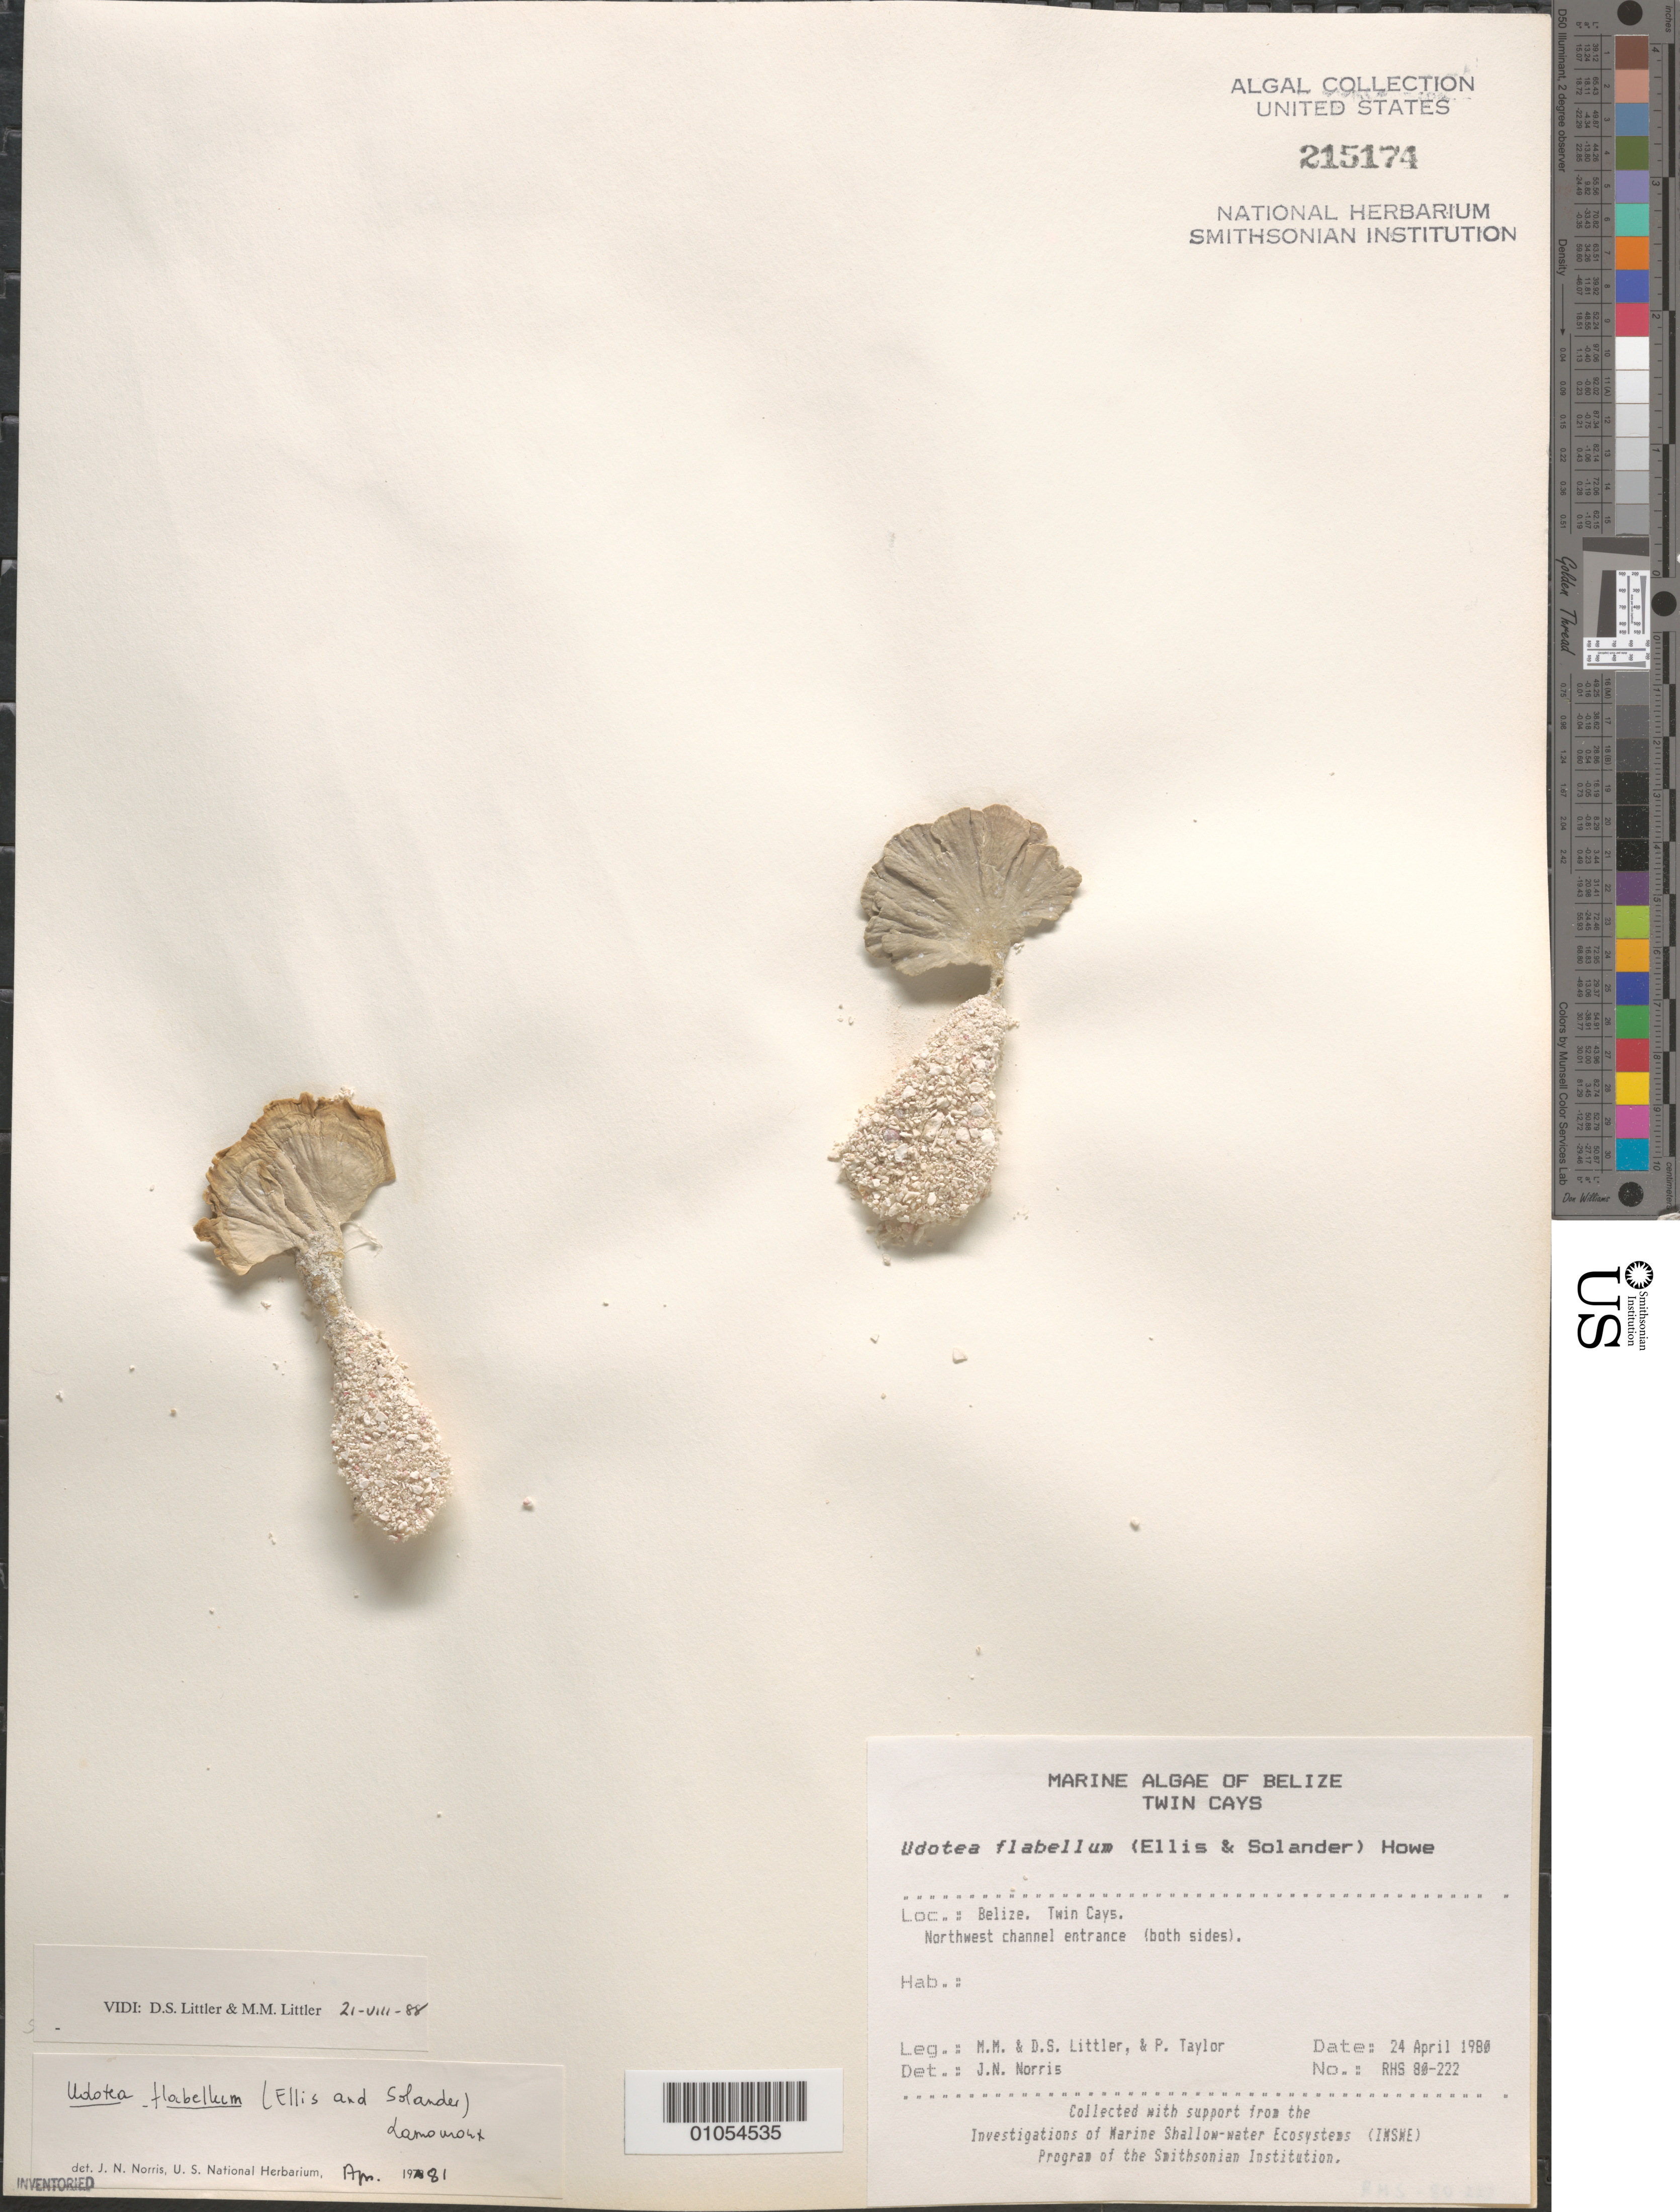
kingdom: Plantae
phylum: Chlorophyta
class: Ulvophyceae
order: Bryopsidales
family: Udoteaceae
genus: Udotea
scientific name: Udotea flabellum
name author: (J. Ellis & Sol.) M. Howe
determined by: Norris, James N.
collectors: M. M. Littler, D. S. Littler & P. R. Taylor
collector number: RHS 80-222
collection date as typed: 24 Apr 1980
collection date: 1980-04-24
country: Belize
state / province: Stann Creek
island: Twin Cays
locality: Northwest channel entrance (both sides) to Twin Cays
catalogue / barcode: US 215174